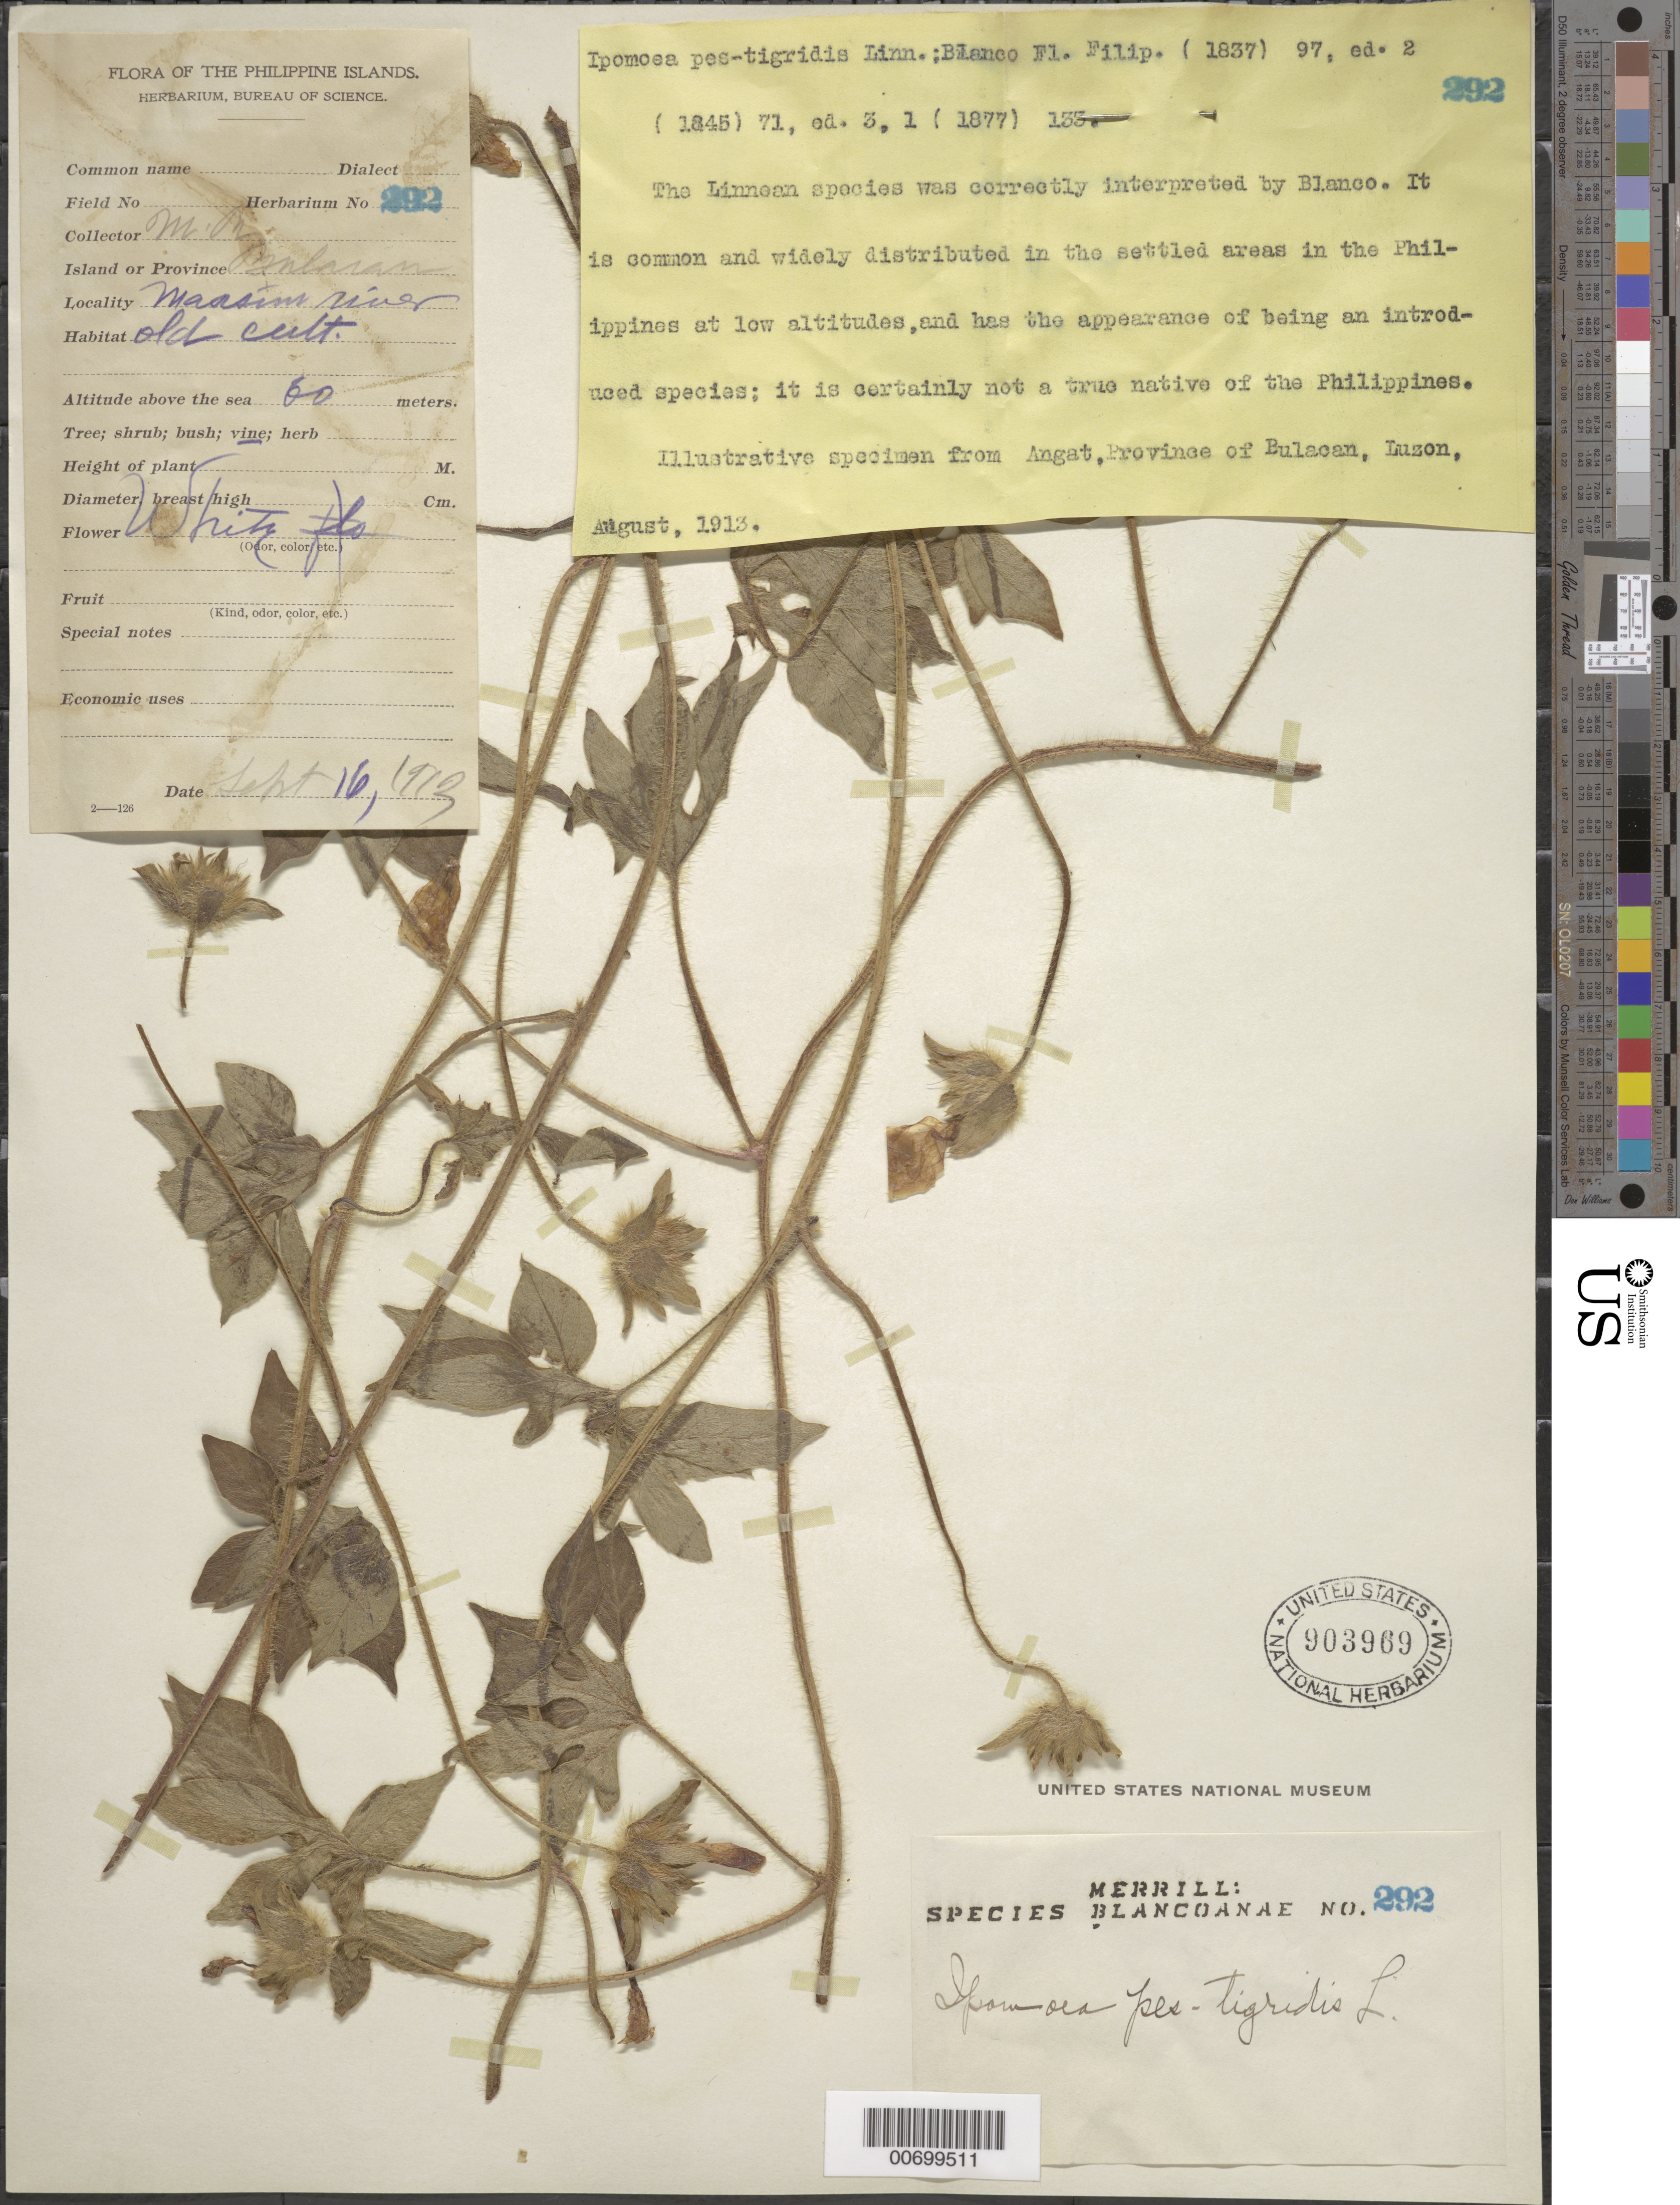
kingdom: Plantae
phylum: Tracheophyta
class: Magnoliopsida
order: Solanales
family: Convolvulaceae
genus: Ipomoea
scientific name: Ipomoea pes-tigridis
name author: L.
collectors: M. Ramos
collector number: Sp. Blancoan. 0292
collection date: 1913-09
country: Philippines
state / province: Central Luzon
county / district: Bulacan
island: Luzon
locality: Maasim River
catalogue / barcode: US 903969